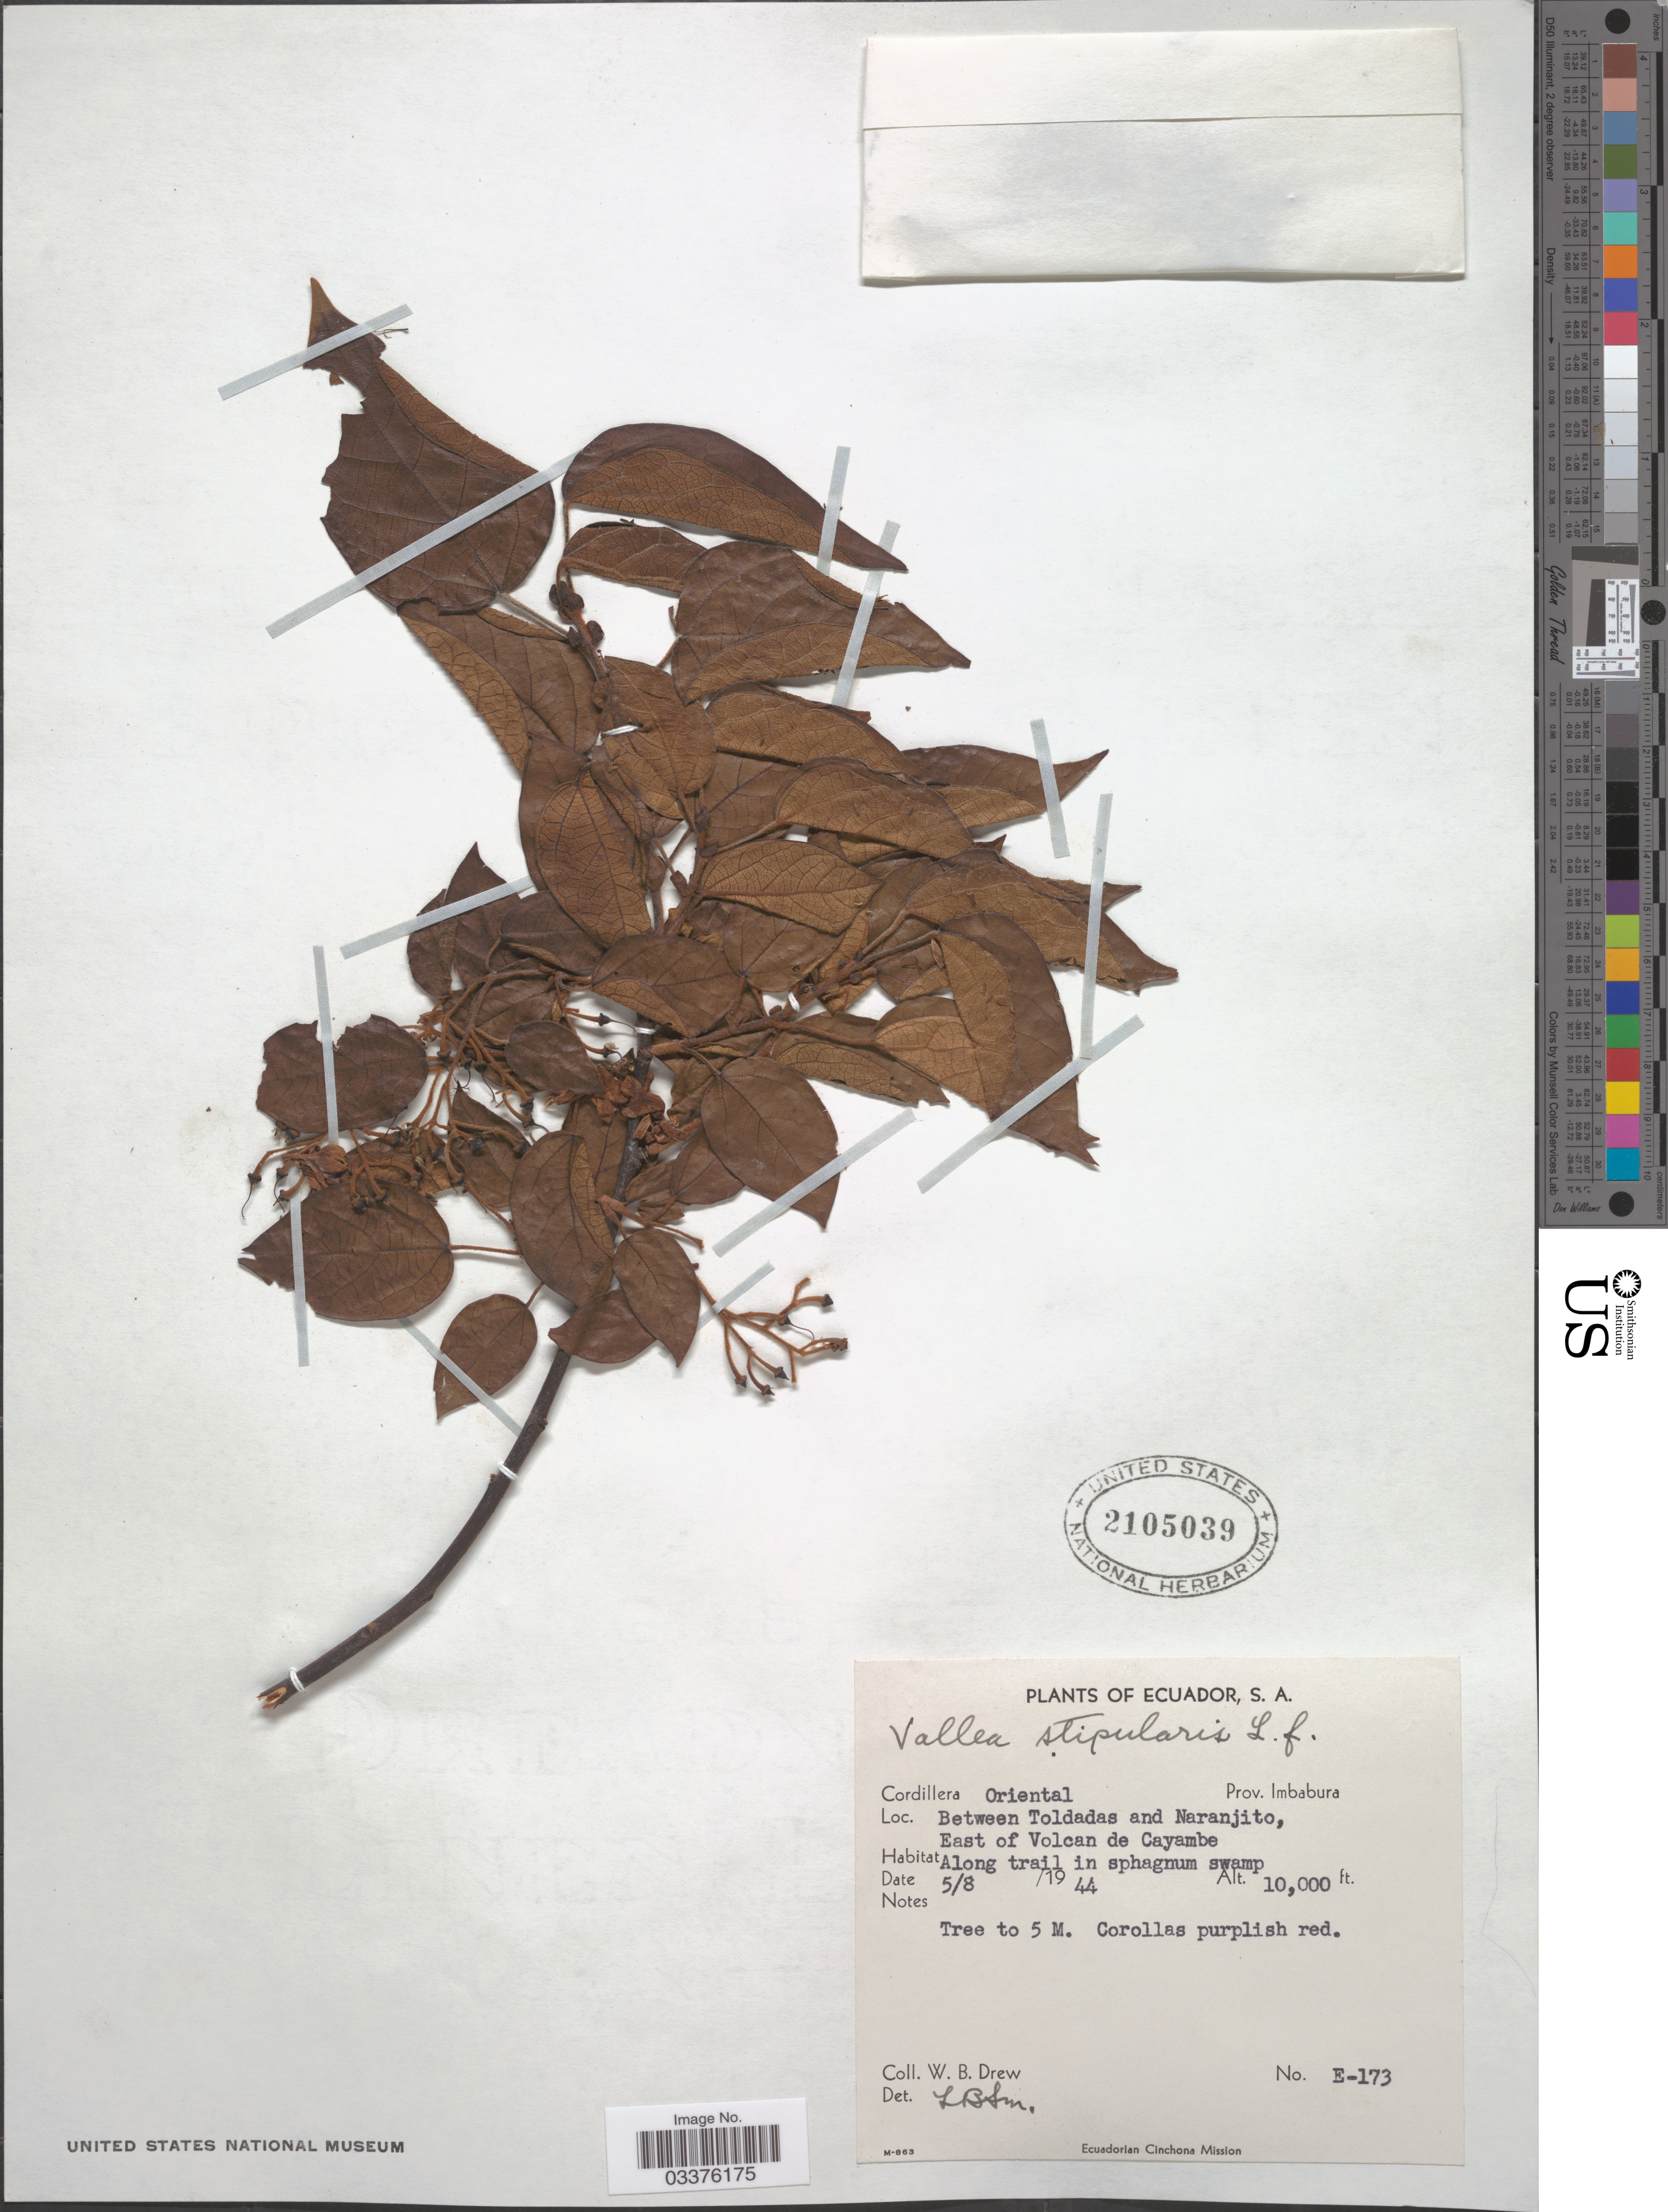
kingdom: Plantae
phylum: Tracheophyta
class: Magnoliopsida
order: Oxalidales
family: Elaeocarpaceae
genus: Vallea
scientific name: Vallea pubescens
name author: Kunth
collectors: W. B. Drew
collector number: E-173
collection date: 1944-08-05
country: Ecuador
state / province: Imbabura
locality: Cordillera Oriental, Between Toldadas and Naranjito, East of Volcan de Cayambe.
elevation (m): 3048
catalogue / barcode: US 2105039